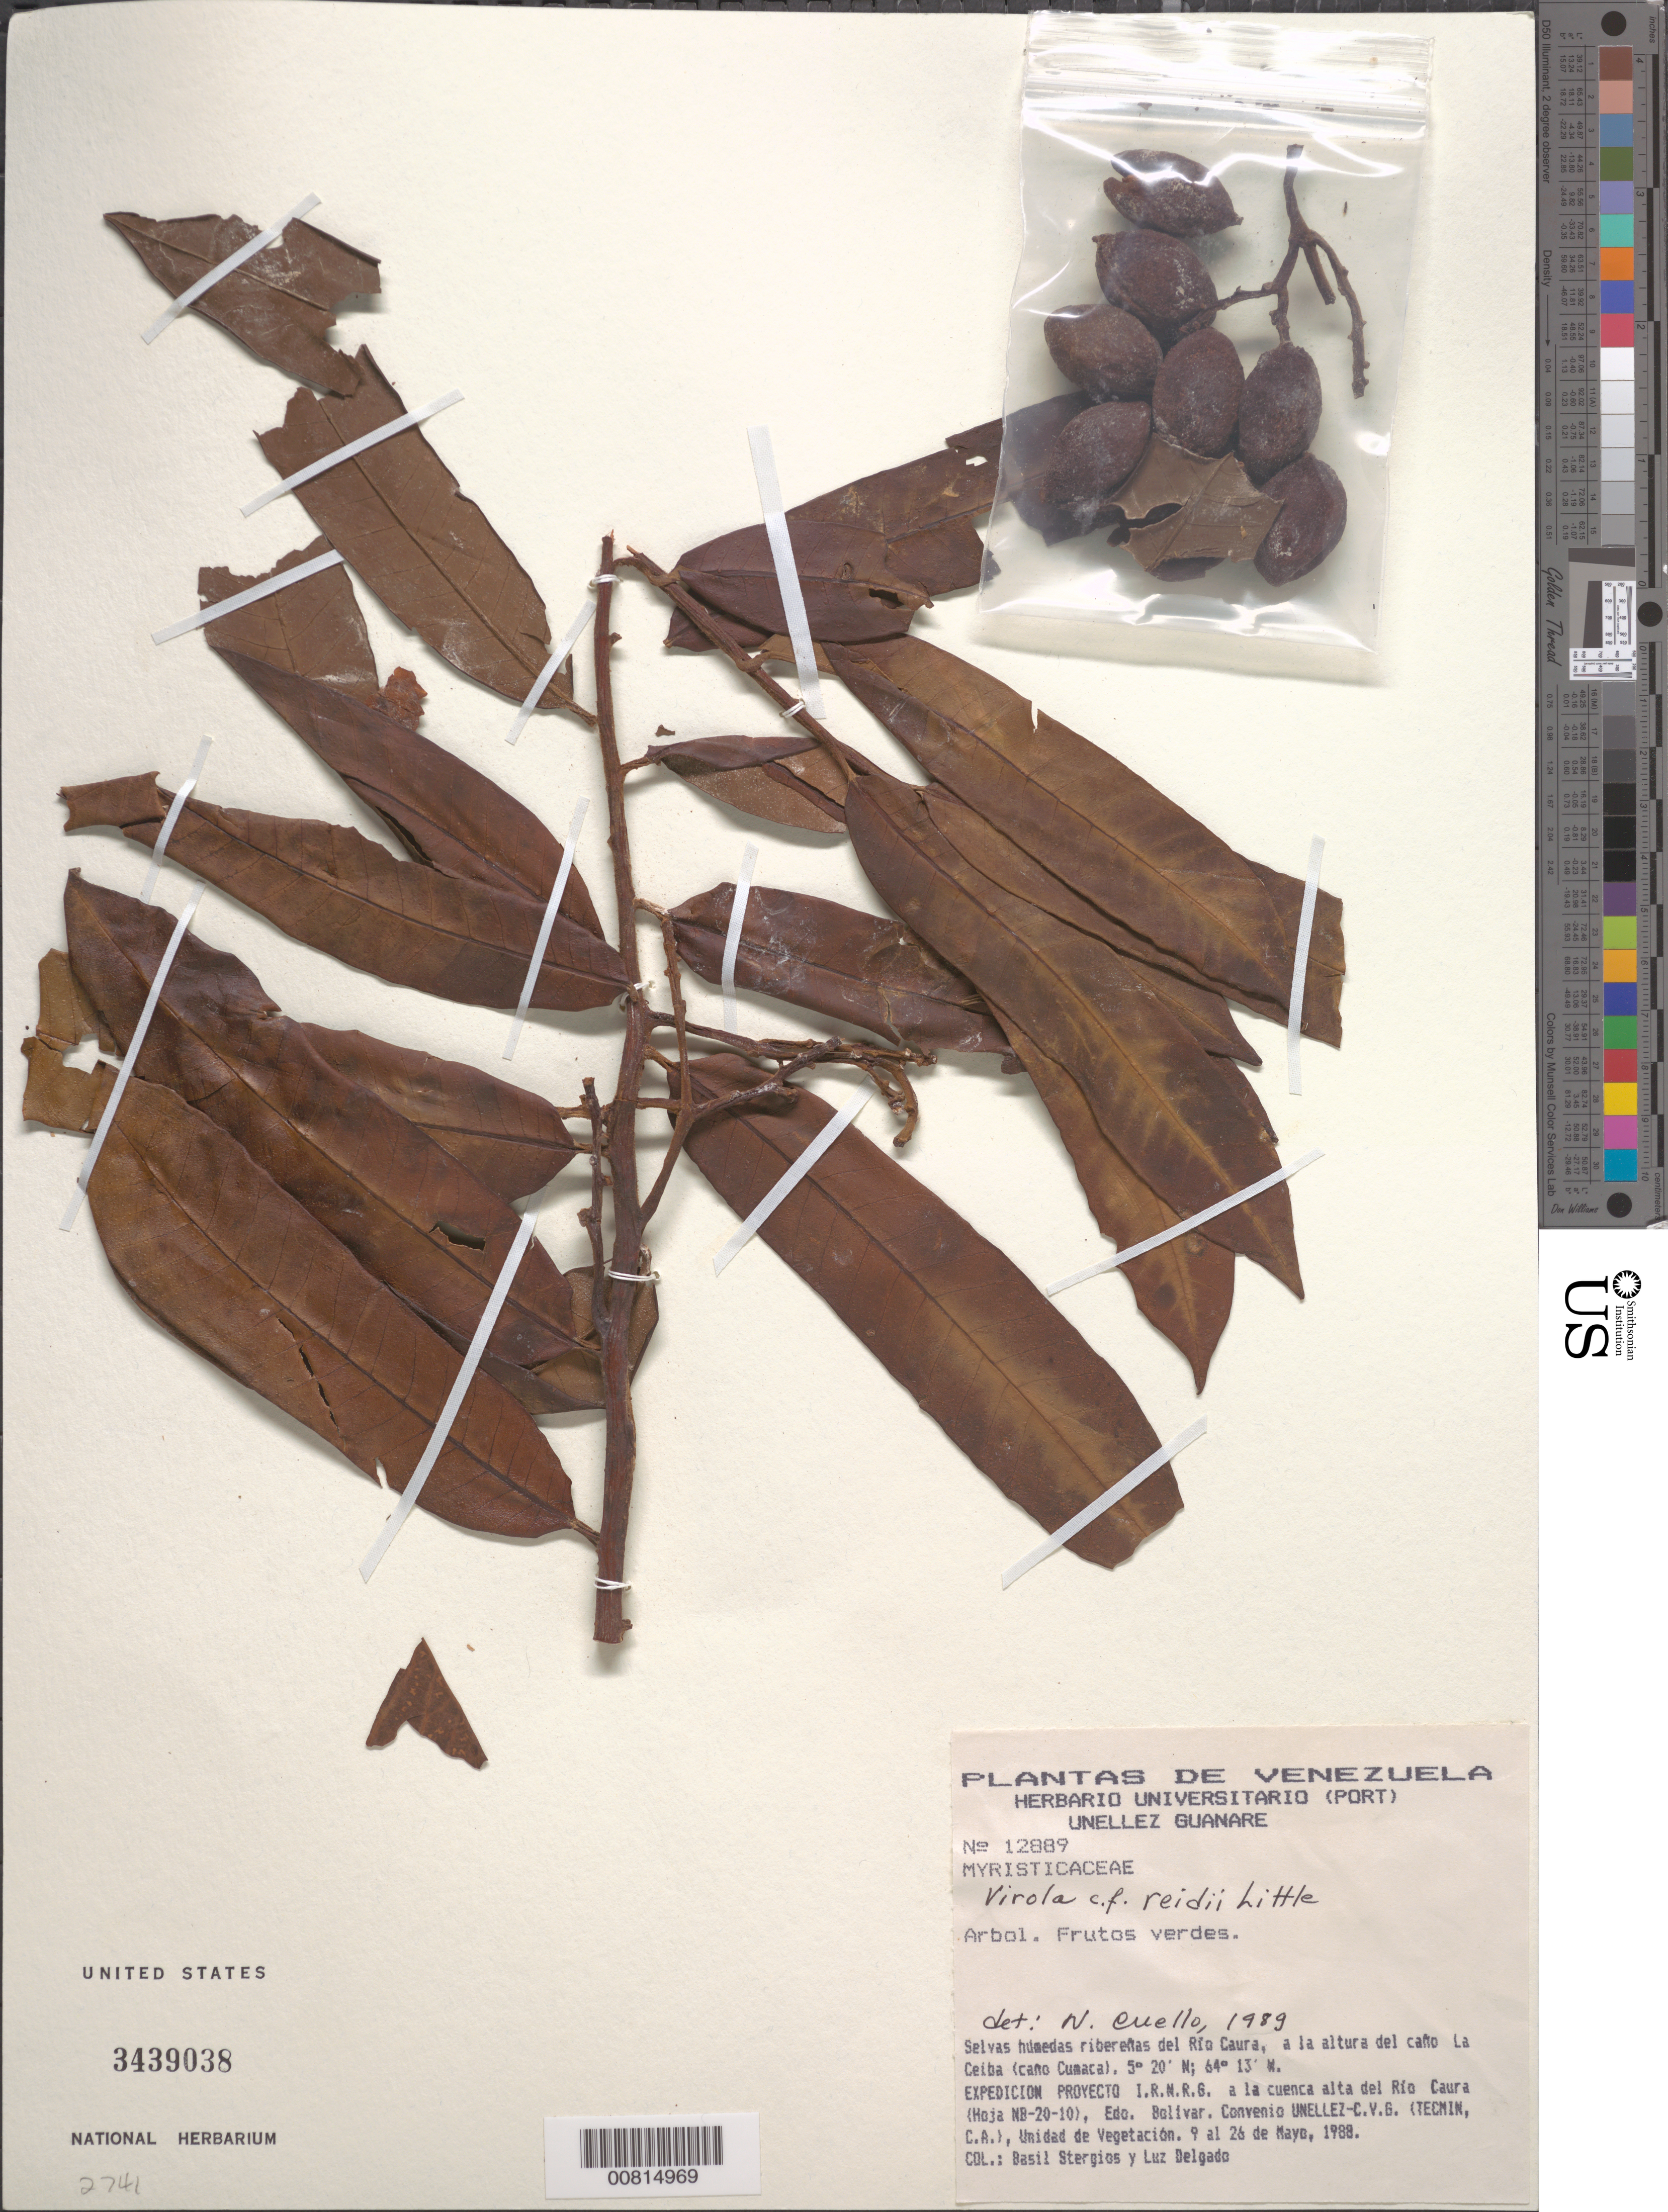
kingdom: Plantae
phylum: Tracheophyta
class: Magnoliopsida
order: Magnoliales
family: Myristicaceae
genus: Virola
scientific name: Virola reidii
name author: Little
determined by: Cuello, Nidia L.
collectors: B. G. Stergios & L. Delgado V.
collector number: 12889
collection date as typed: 9-May-88 to 26-May-88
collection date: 1988-05-09/1988-05-26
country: Venezuela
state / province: Bolívar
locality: Río Caura, Caño La Ceiba (Caño Cumaca)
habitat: Selvas húmedas ribereñas del río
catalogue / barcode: US 3439038